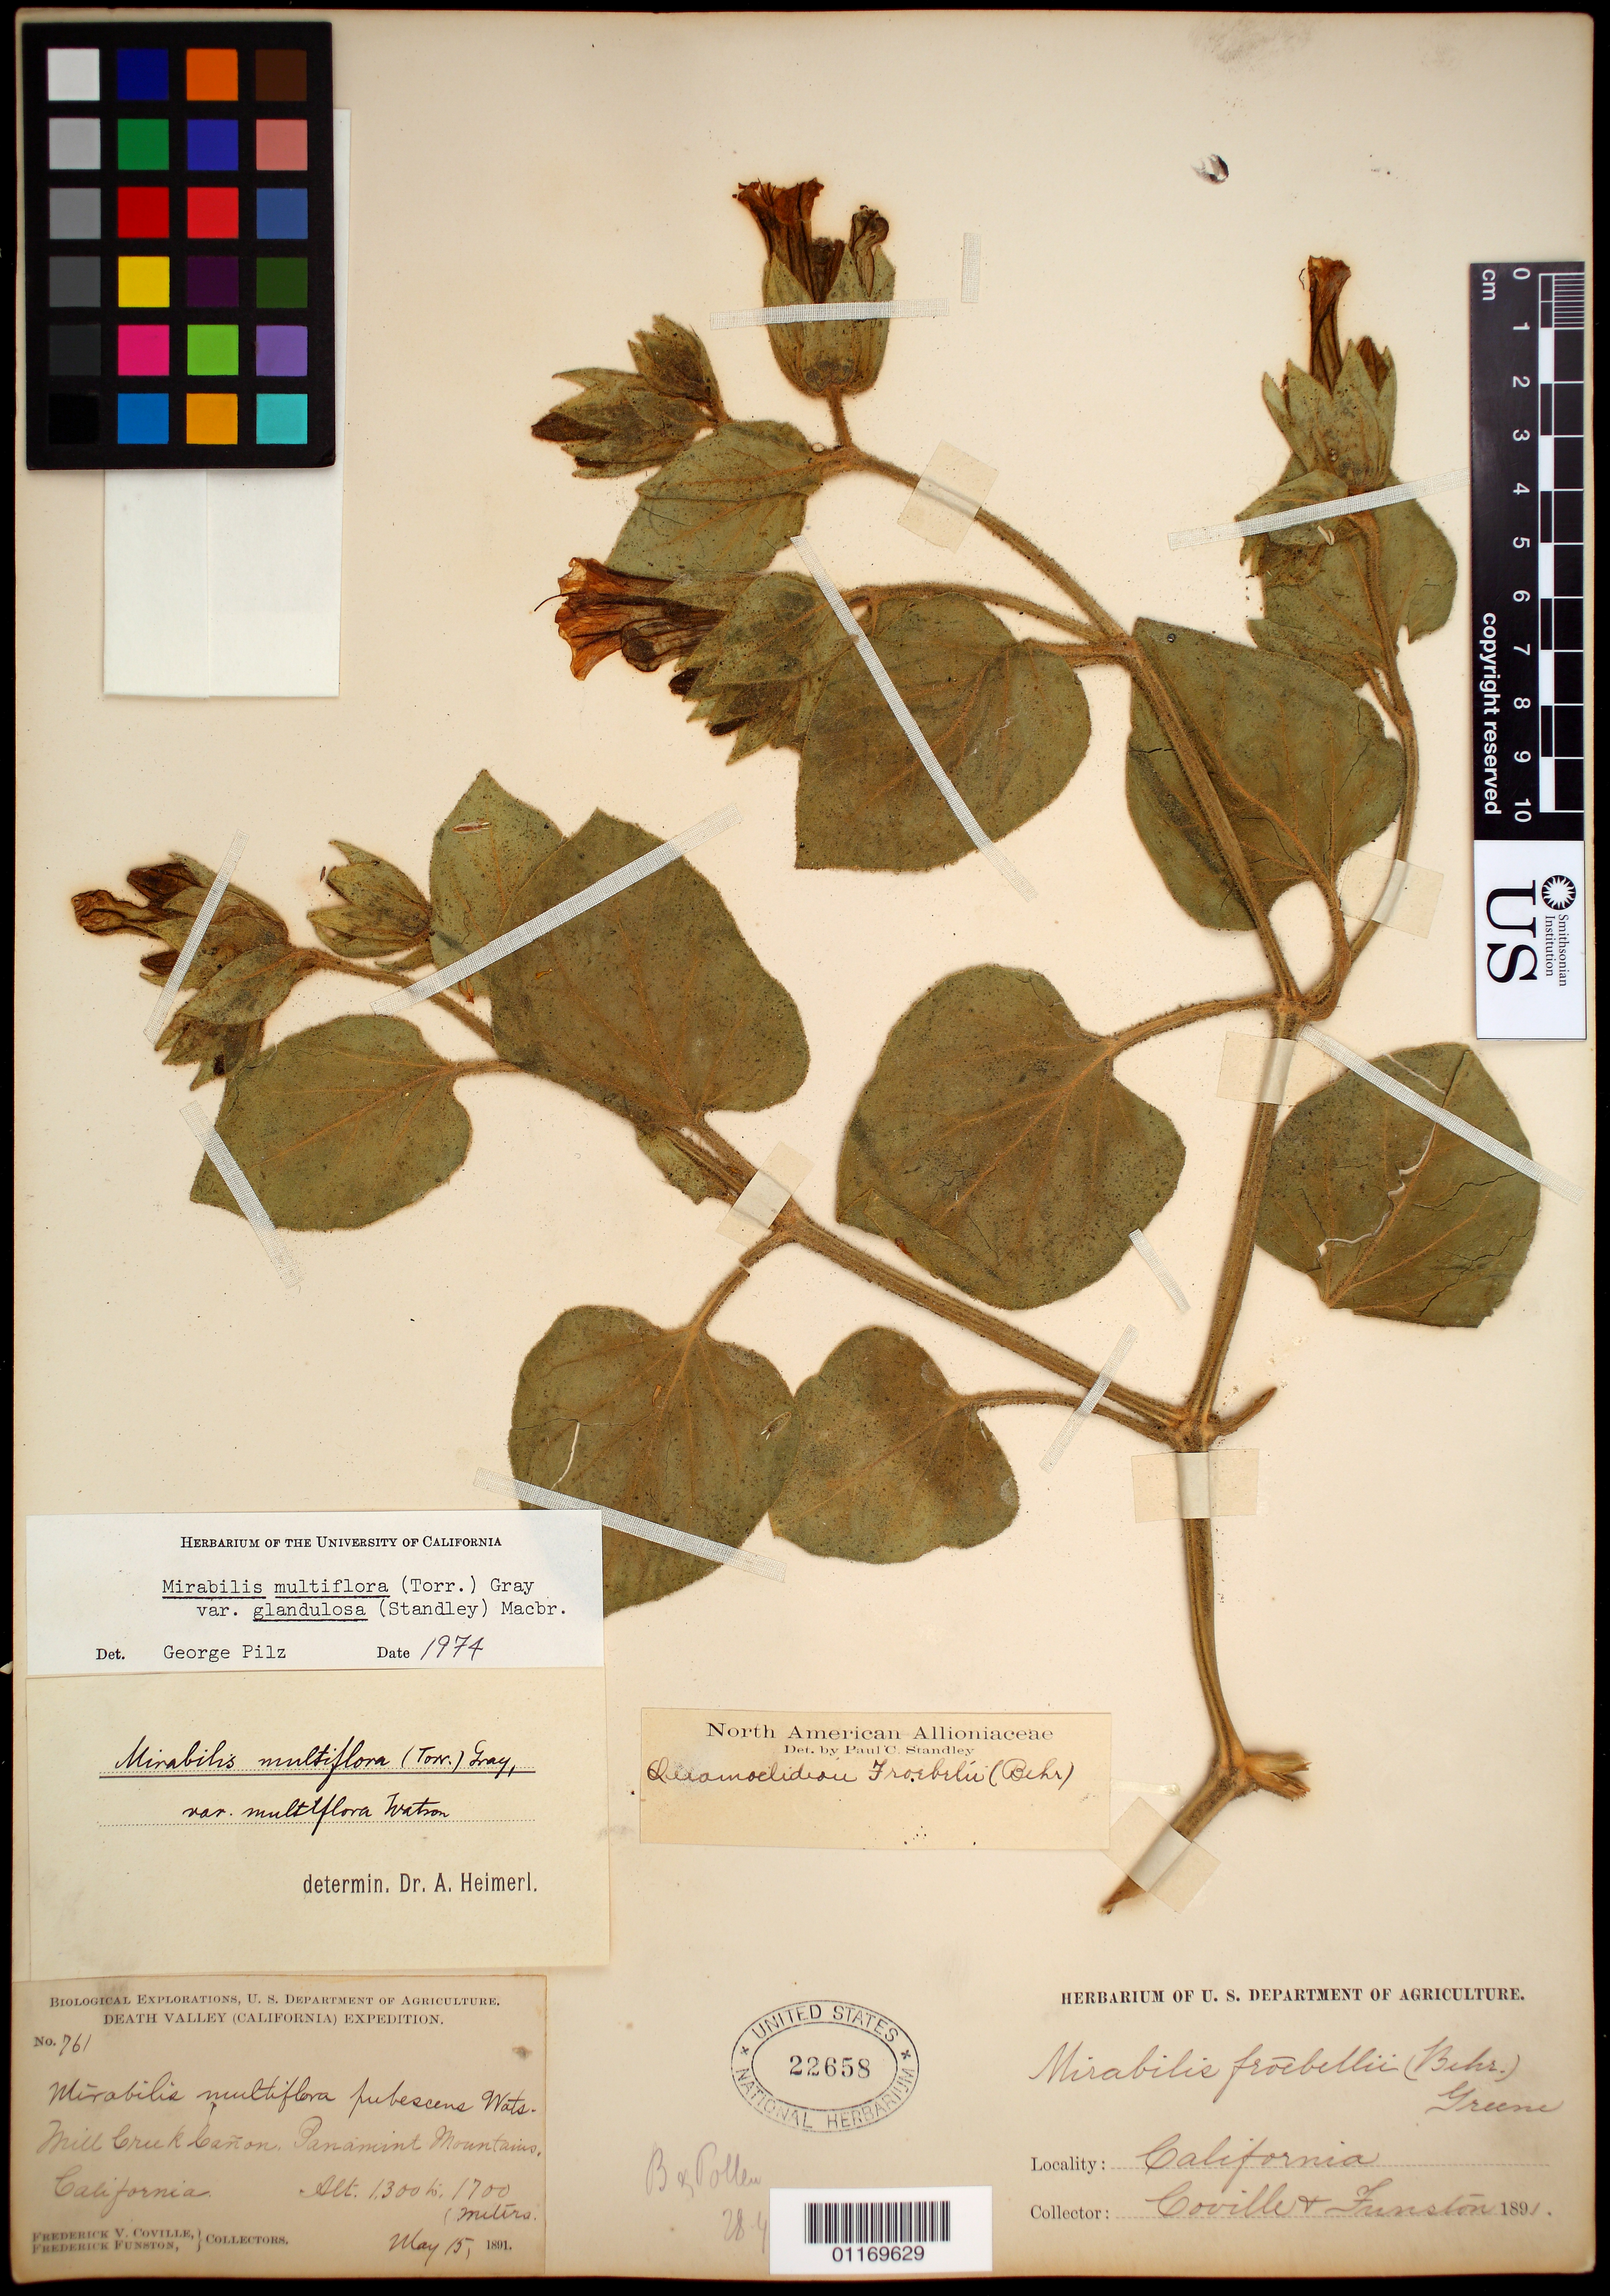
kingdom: Plantae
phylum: Tracheophyta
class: Magnoliopsida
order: Caryophyllales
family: Nyctaginaceae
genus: Mirabilis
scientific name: Mirabilis multiflora var. glandulosa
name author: (Standl.) J.F. Macbr.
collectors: F. V. Coville & F. Funston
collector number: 761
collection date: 1891-05-15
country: United States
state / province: California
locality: Mill Creek Canyon, Panamint Mts.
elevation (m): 1300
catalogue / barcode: US 22658